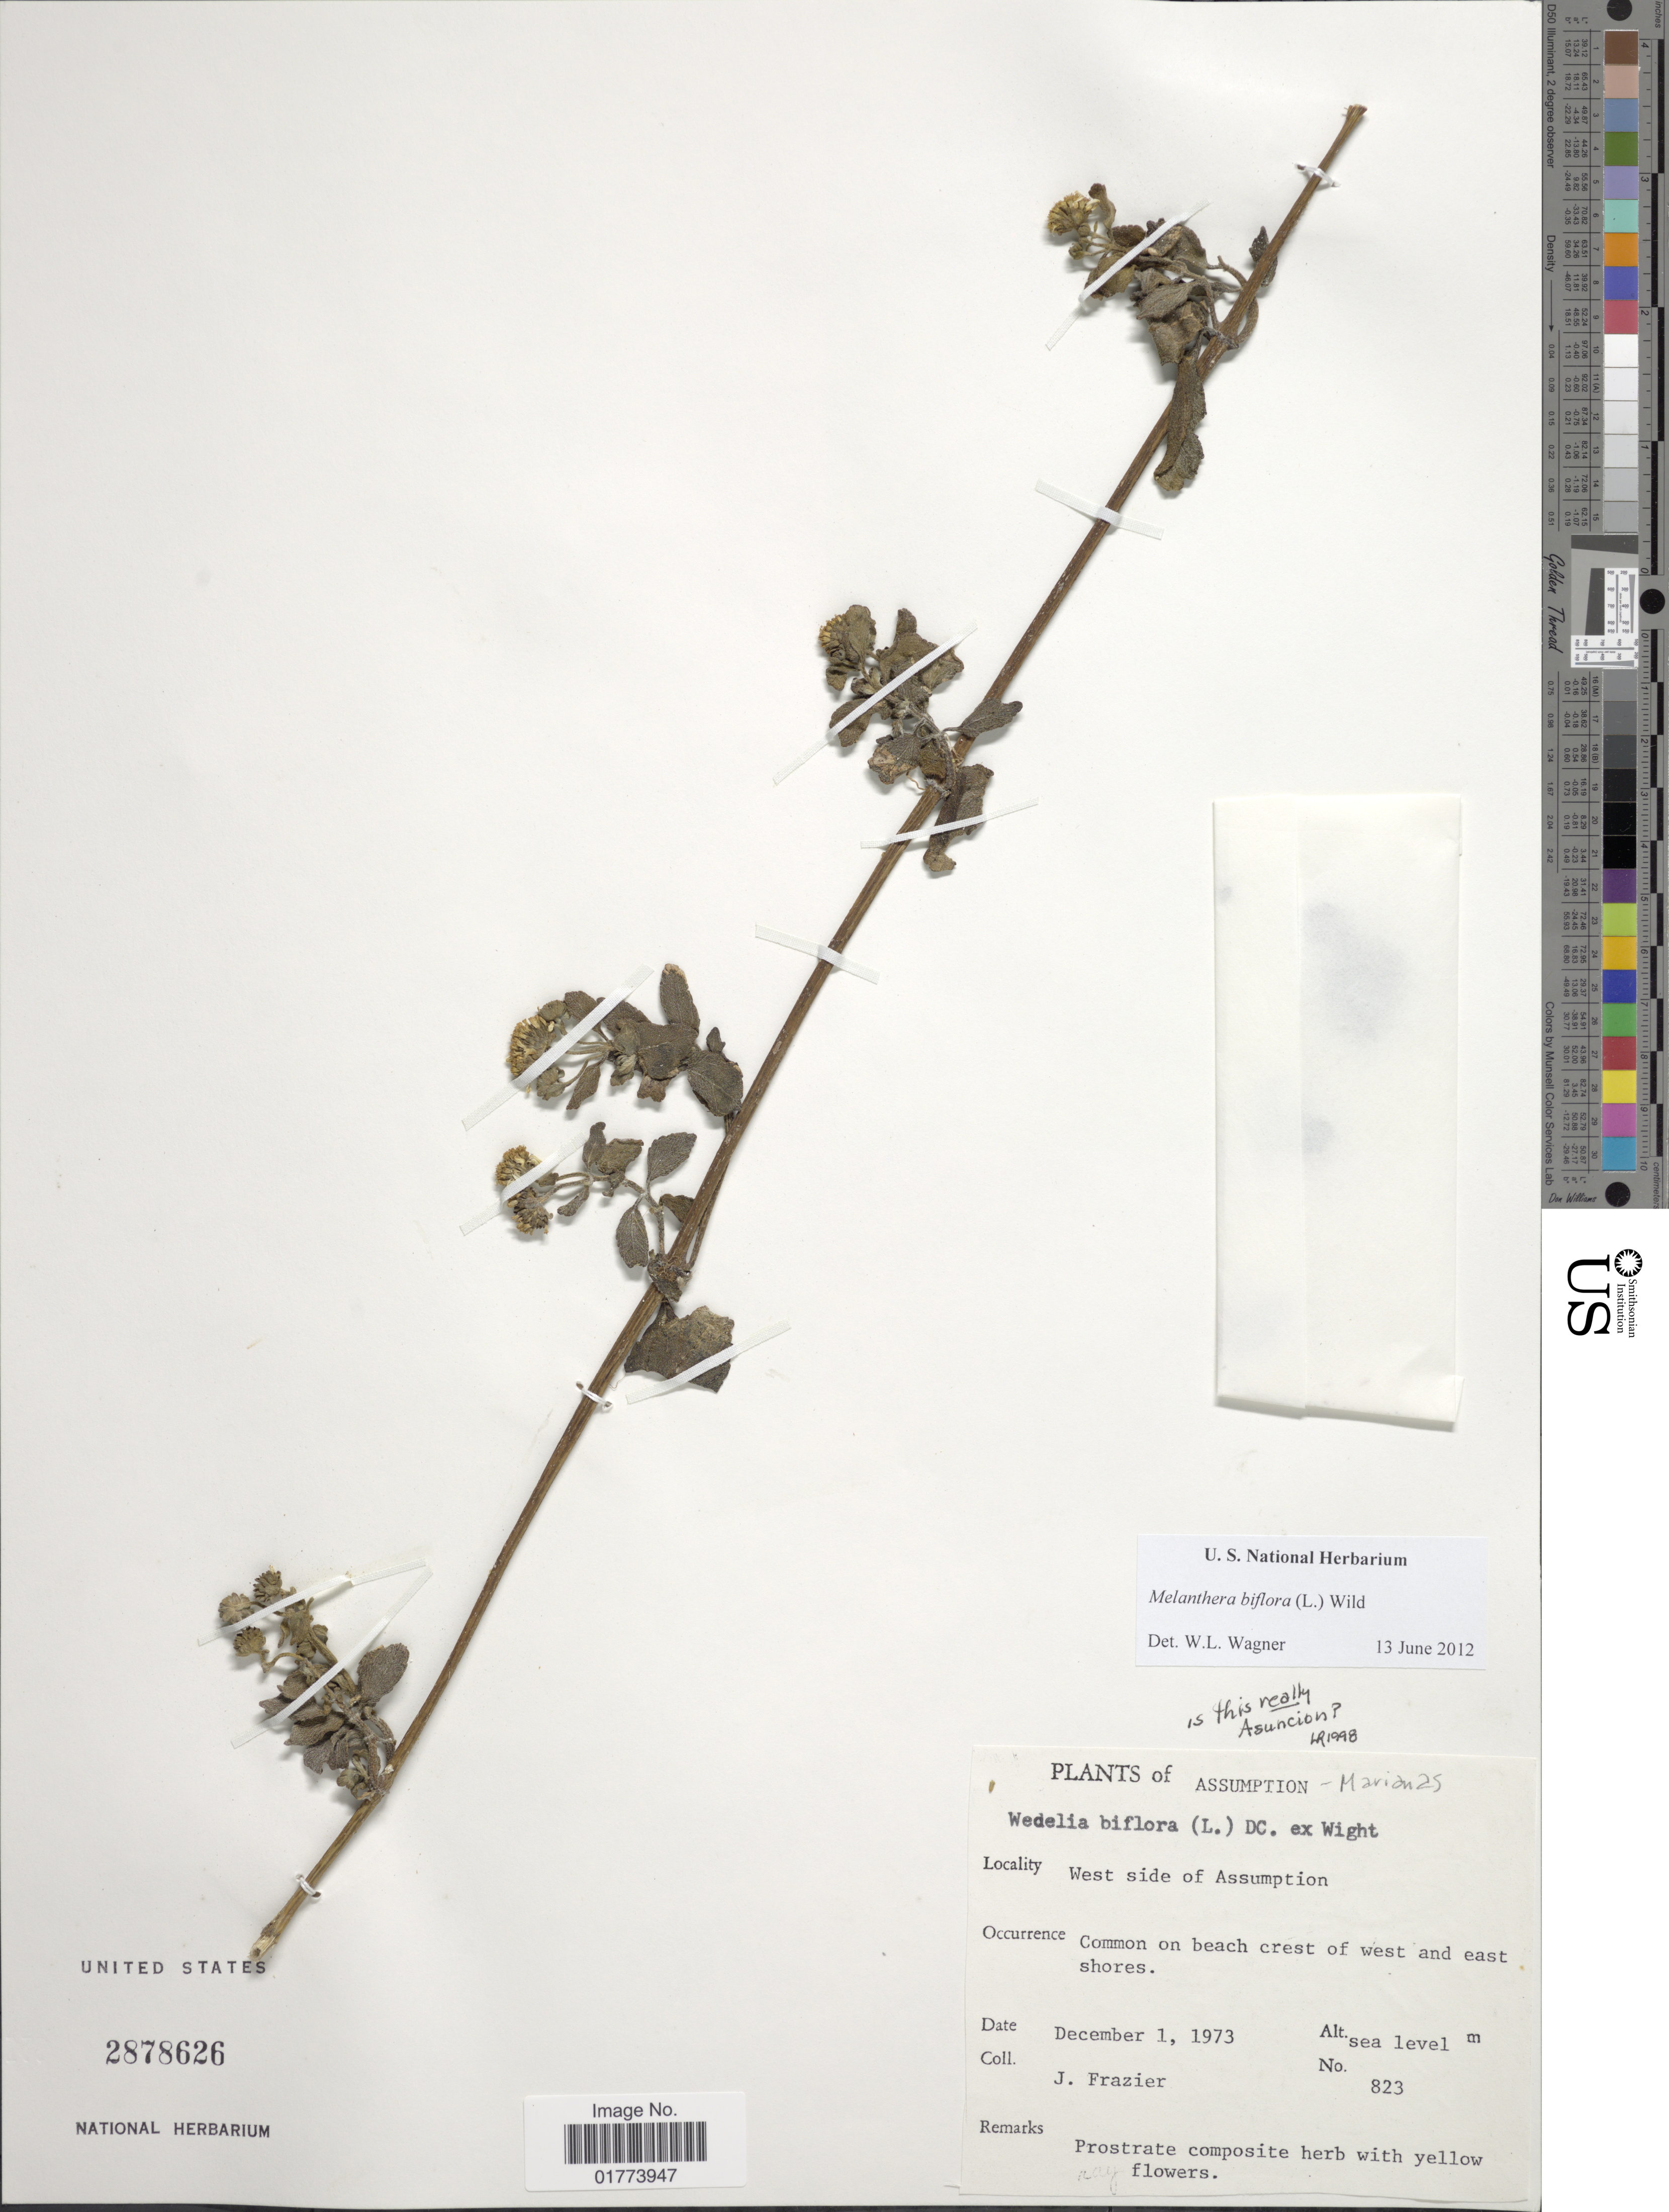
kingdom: Plantae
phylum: Tracheophyta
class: Magnoliopsida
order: Asterales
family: Asteraceae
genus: Wollastonia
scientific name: Wollastonia uniflora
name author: (Willd.) Orchard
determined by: Wagner, W. L., (BOT), Smithsonian Institution - National Museum of Natural History (UNITED STATES)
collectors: J. Frazier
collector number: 823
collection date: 1973-12-01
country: Seychelles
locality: Assumption, West side of Assumption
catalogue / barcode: US 2878626